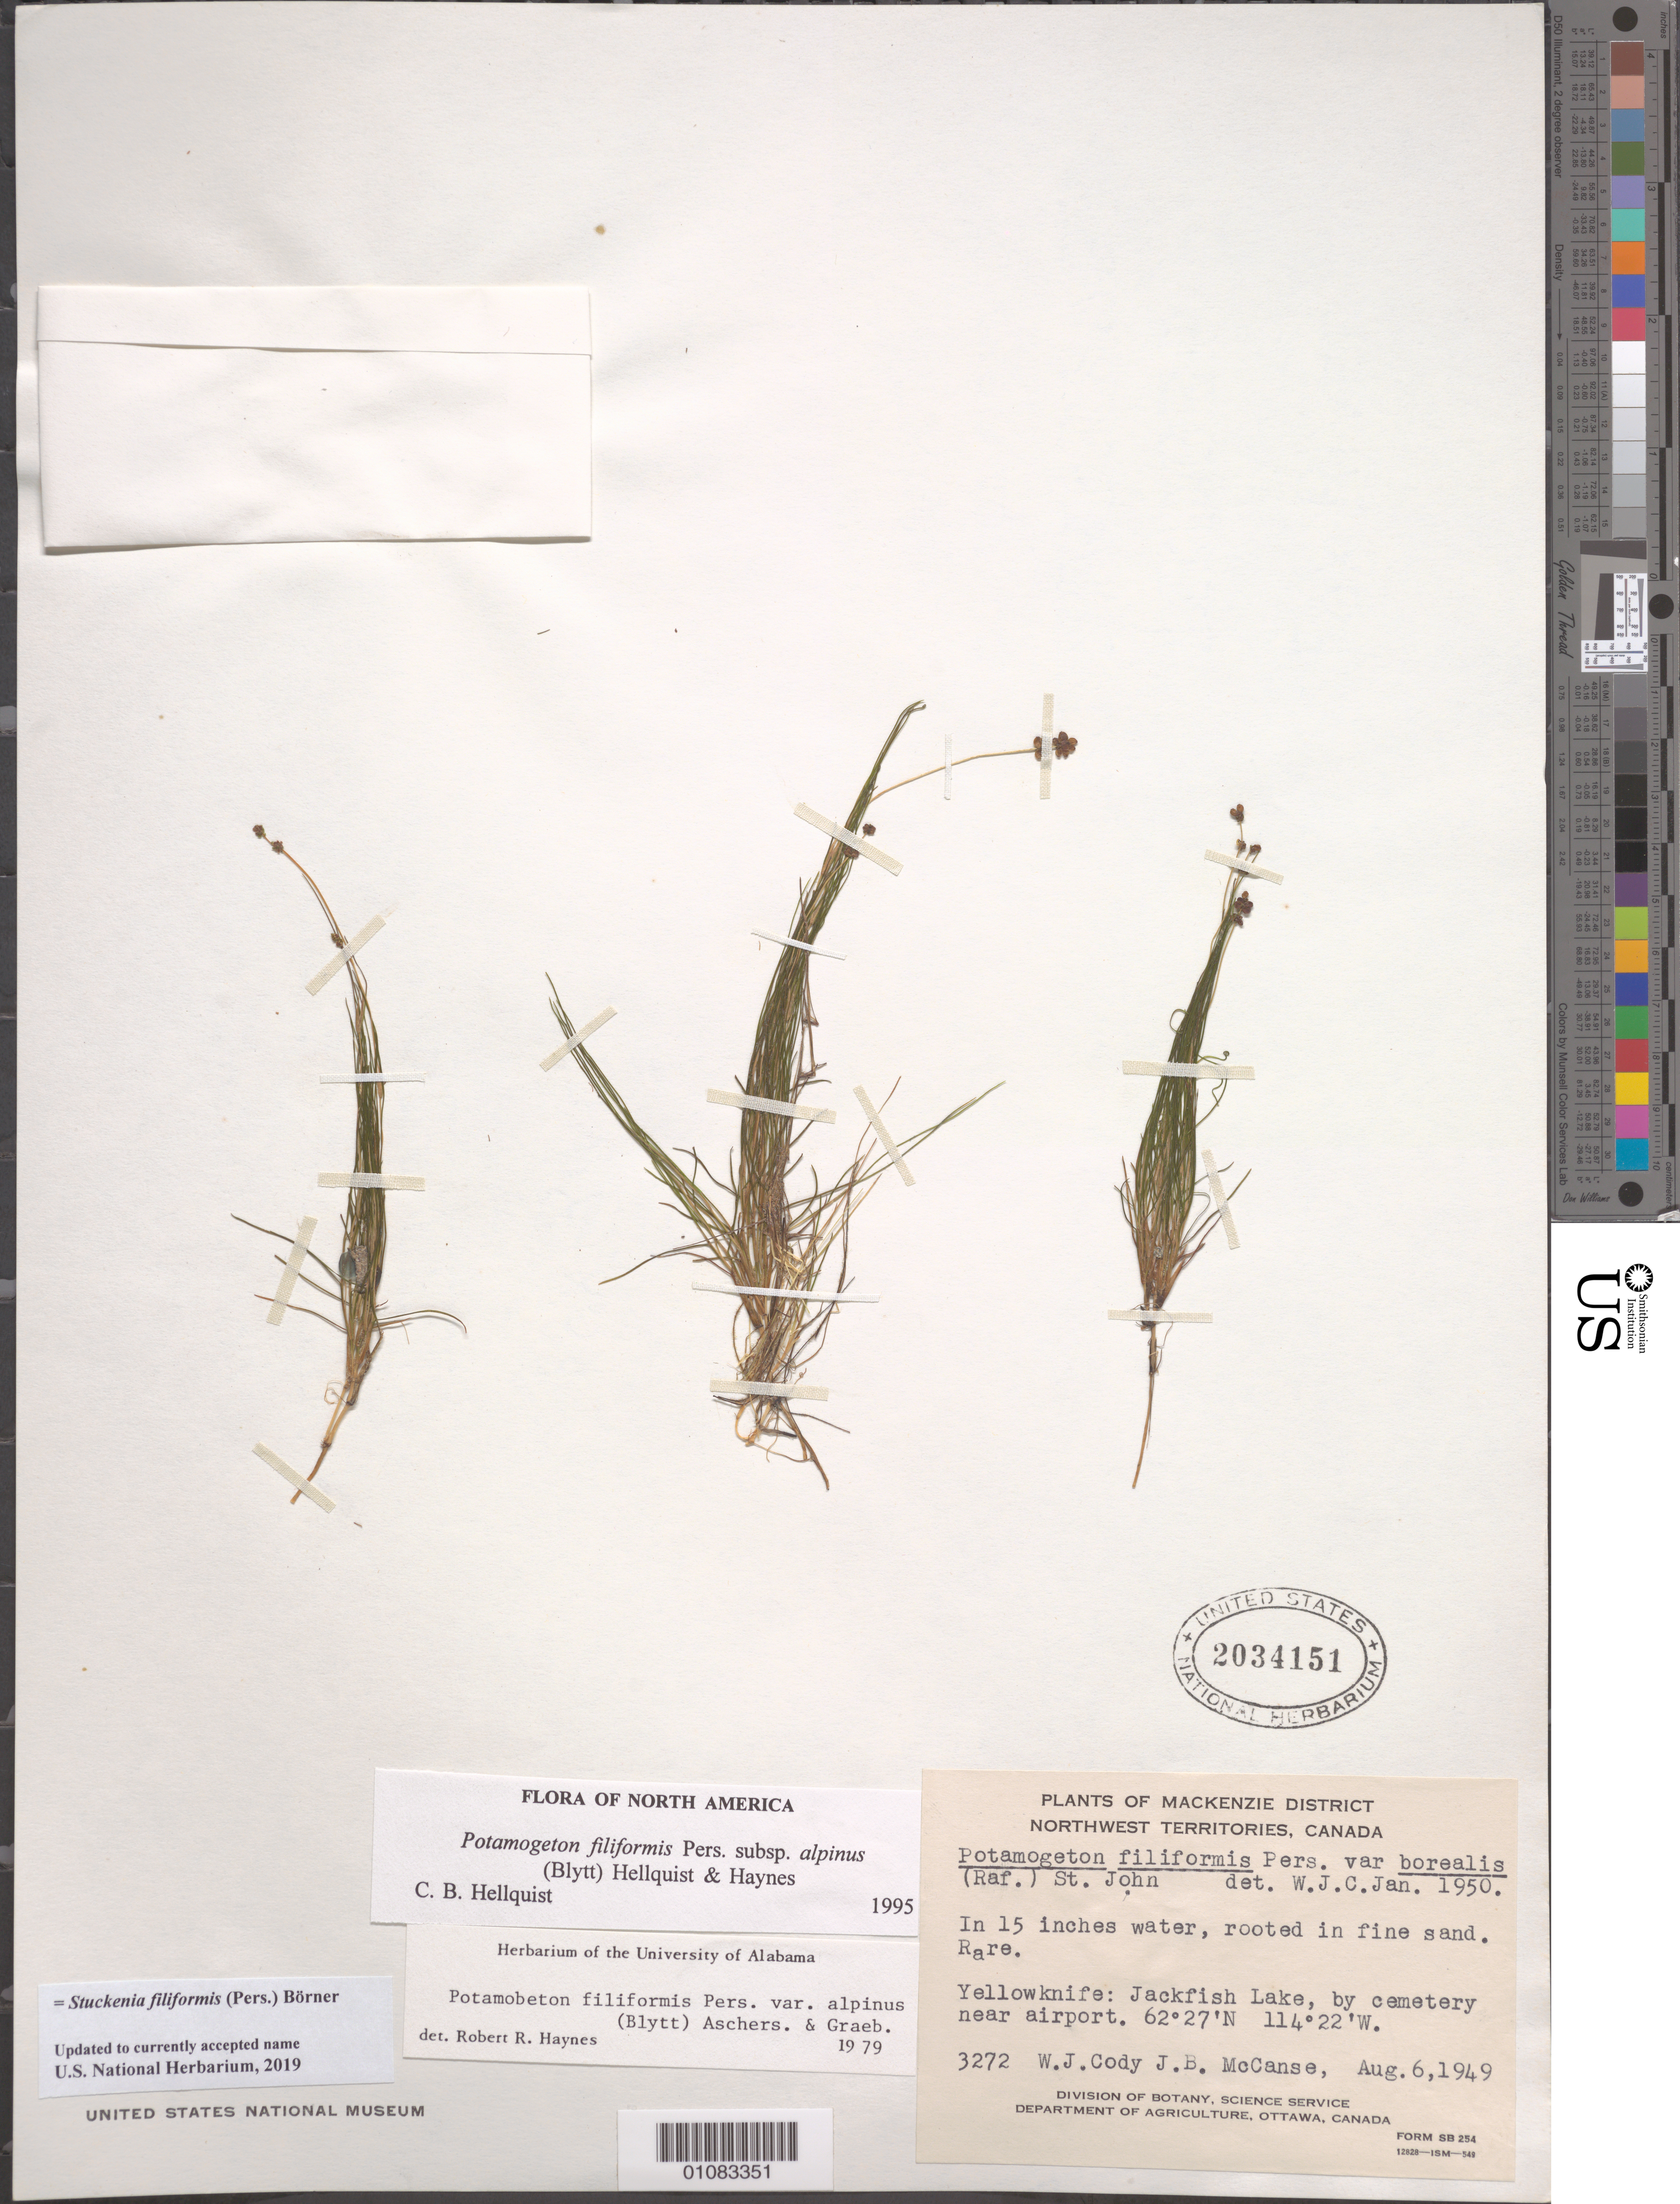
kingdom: Plantae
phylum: Tracheophyta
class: Liliopsida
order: Alismatales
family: Potamogetonaceae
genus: Stuckenia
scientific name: Stuckenia filiformis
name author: (Pers.) Börner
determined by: Strong, Mark T., (BOT), Smithsonian Institution - National Museum of Natural History (UNITED STATES)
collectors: W. Cody & J. McCanse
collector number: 3272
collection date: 1949-08-06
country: Canada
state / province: Northwest Territories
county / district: Mackenzie District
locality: Yellowknife, Jackfish Lake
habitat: Rooted in fine sand; by cemetery near airport.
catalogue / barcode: US 2034151